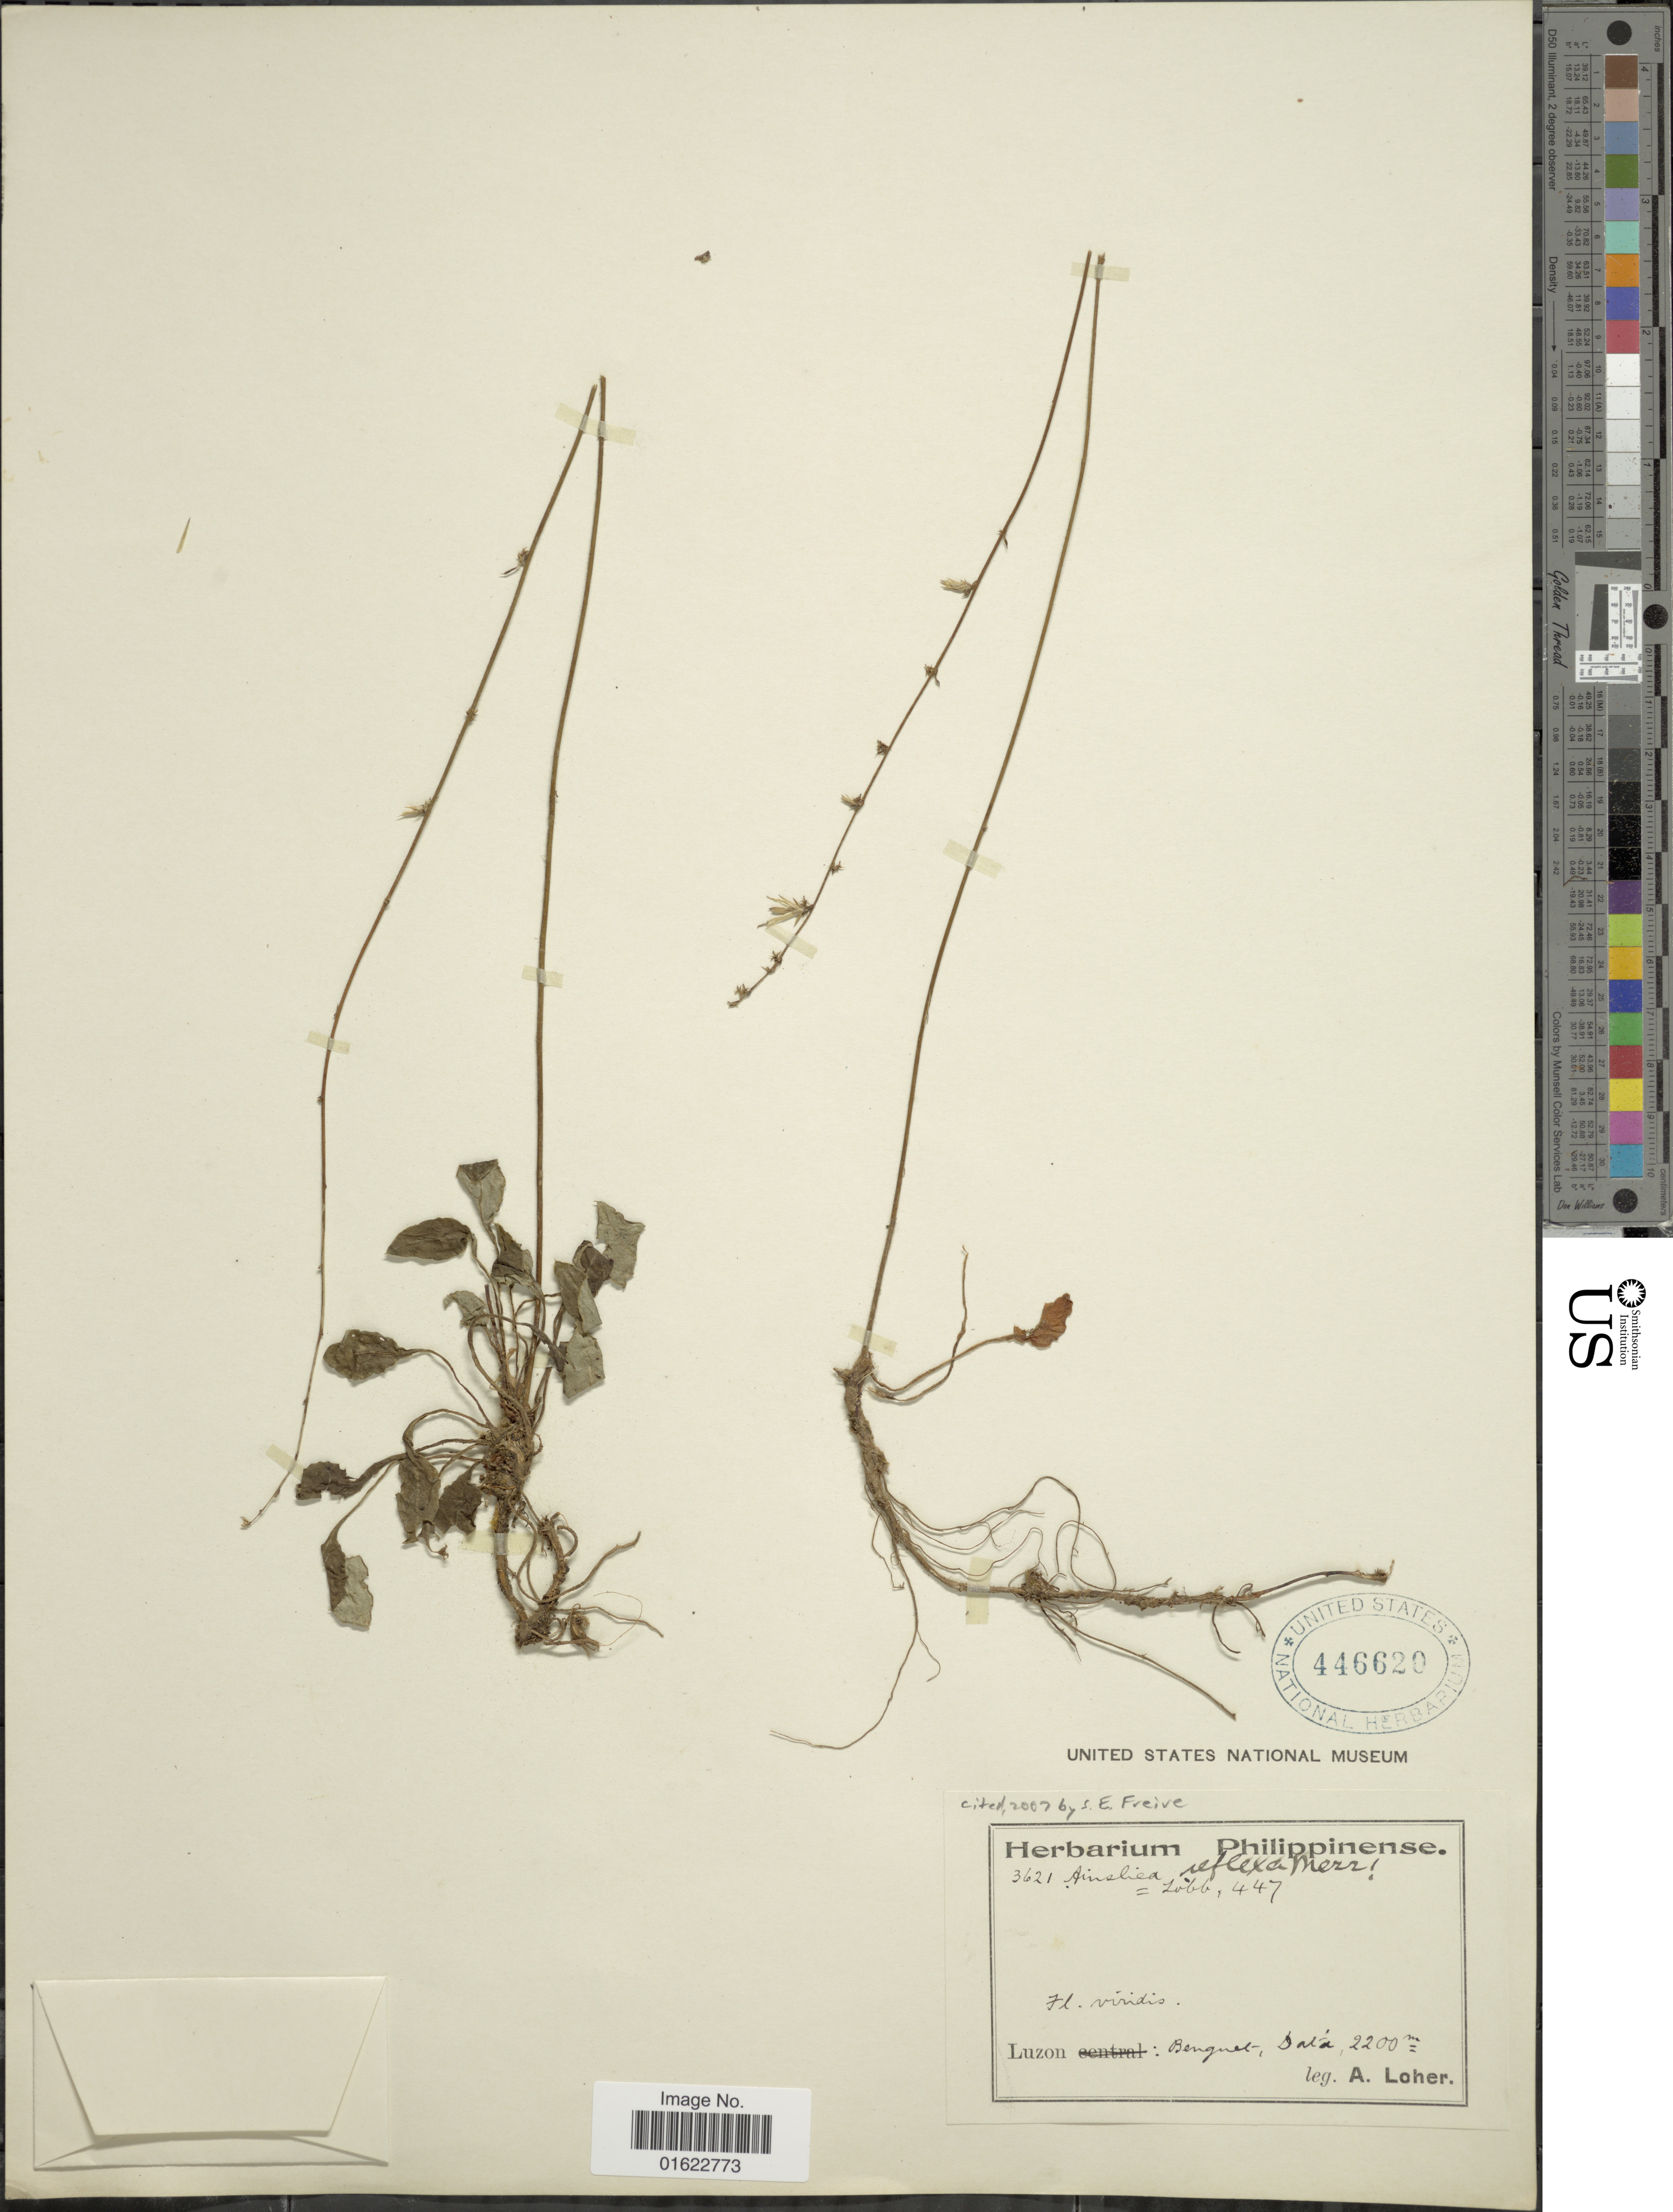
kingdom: Plantae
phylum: Tracheophyta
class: Magnoliopsida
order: Asterales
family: Asteraceae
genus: Ainsliaea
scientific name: Ainsliaea reflexa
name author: Merr.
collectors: A. Loher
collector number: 3621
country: Philippines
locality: Luzon: Benguet, Datá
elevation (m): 2200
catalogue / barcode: US 446620